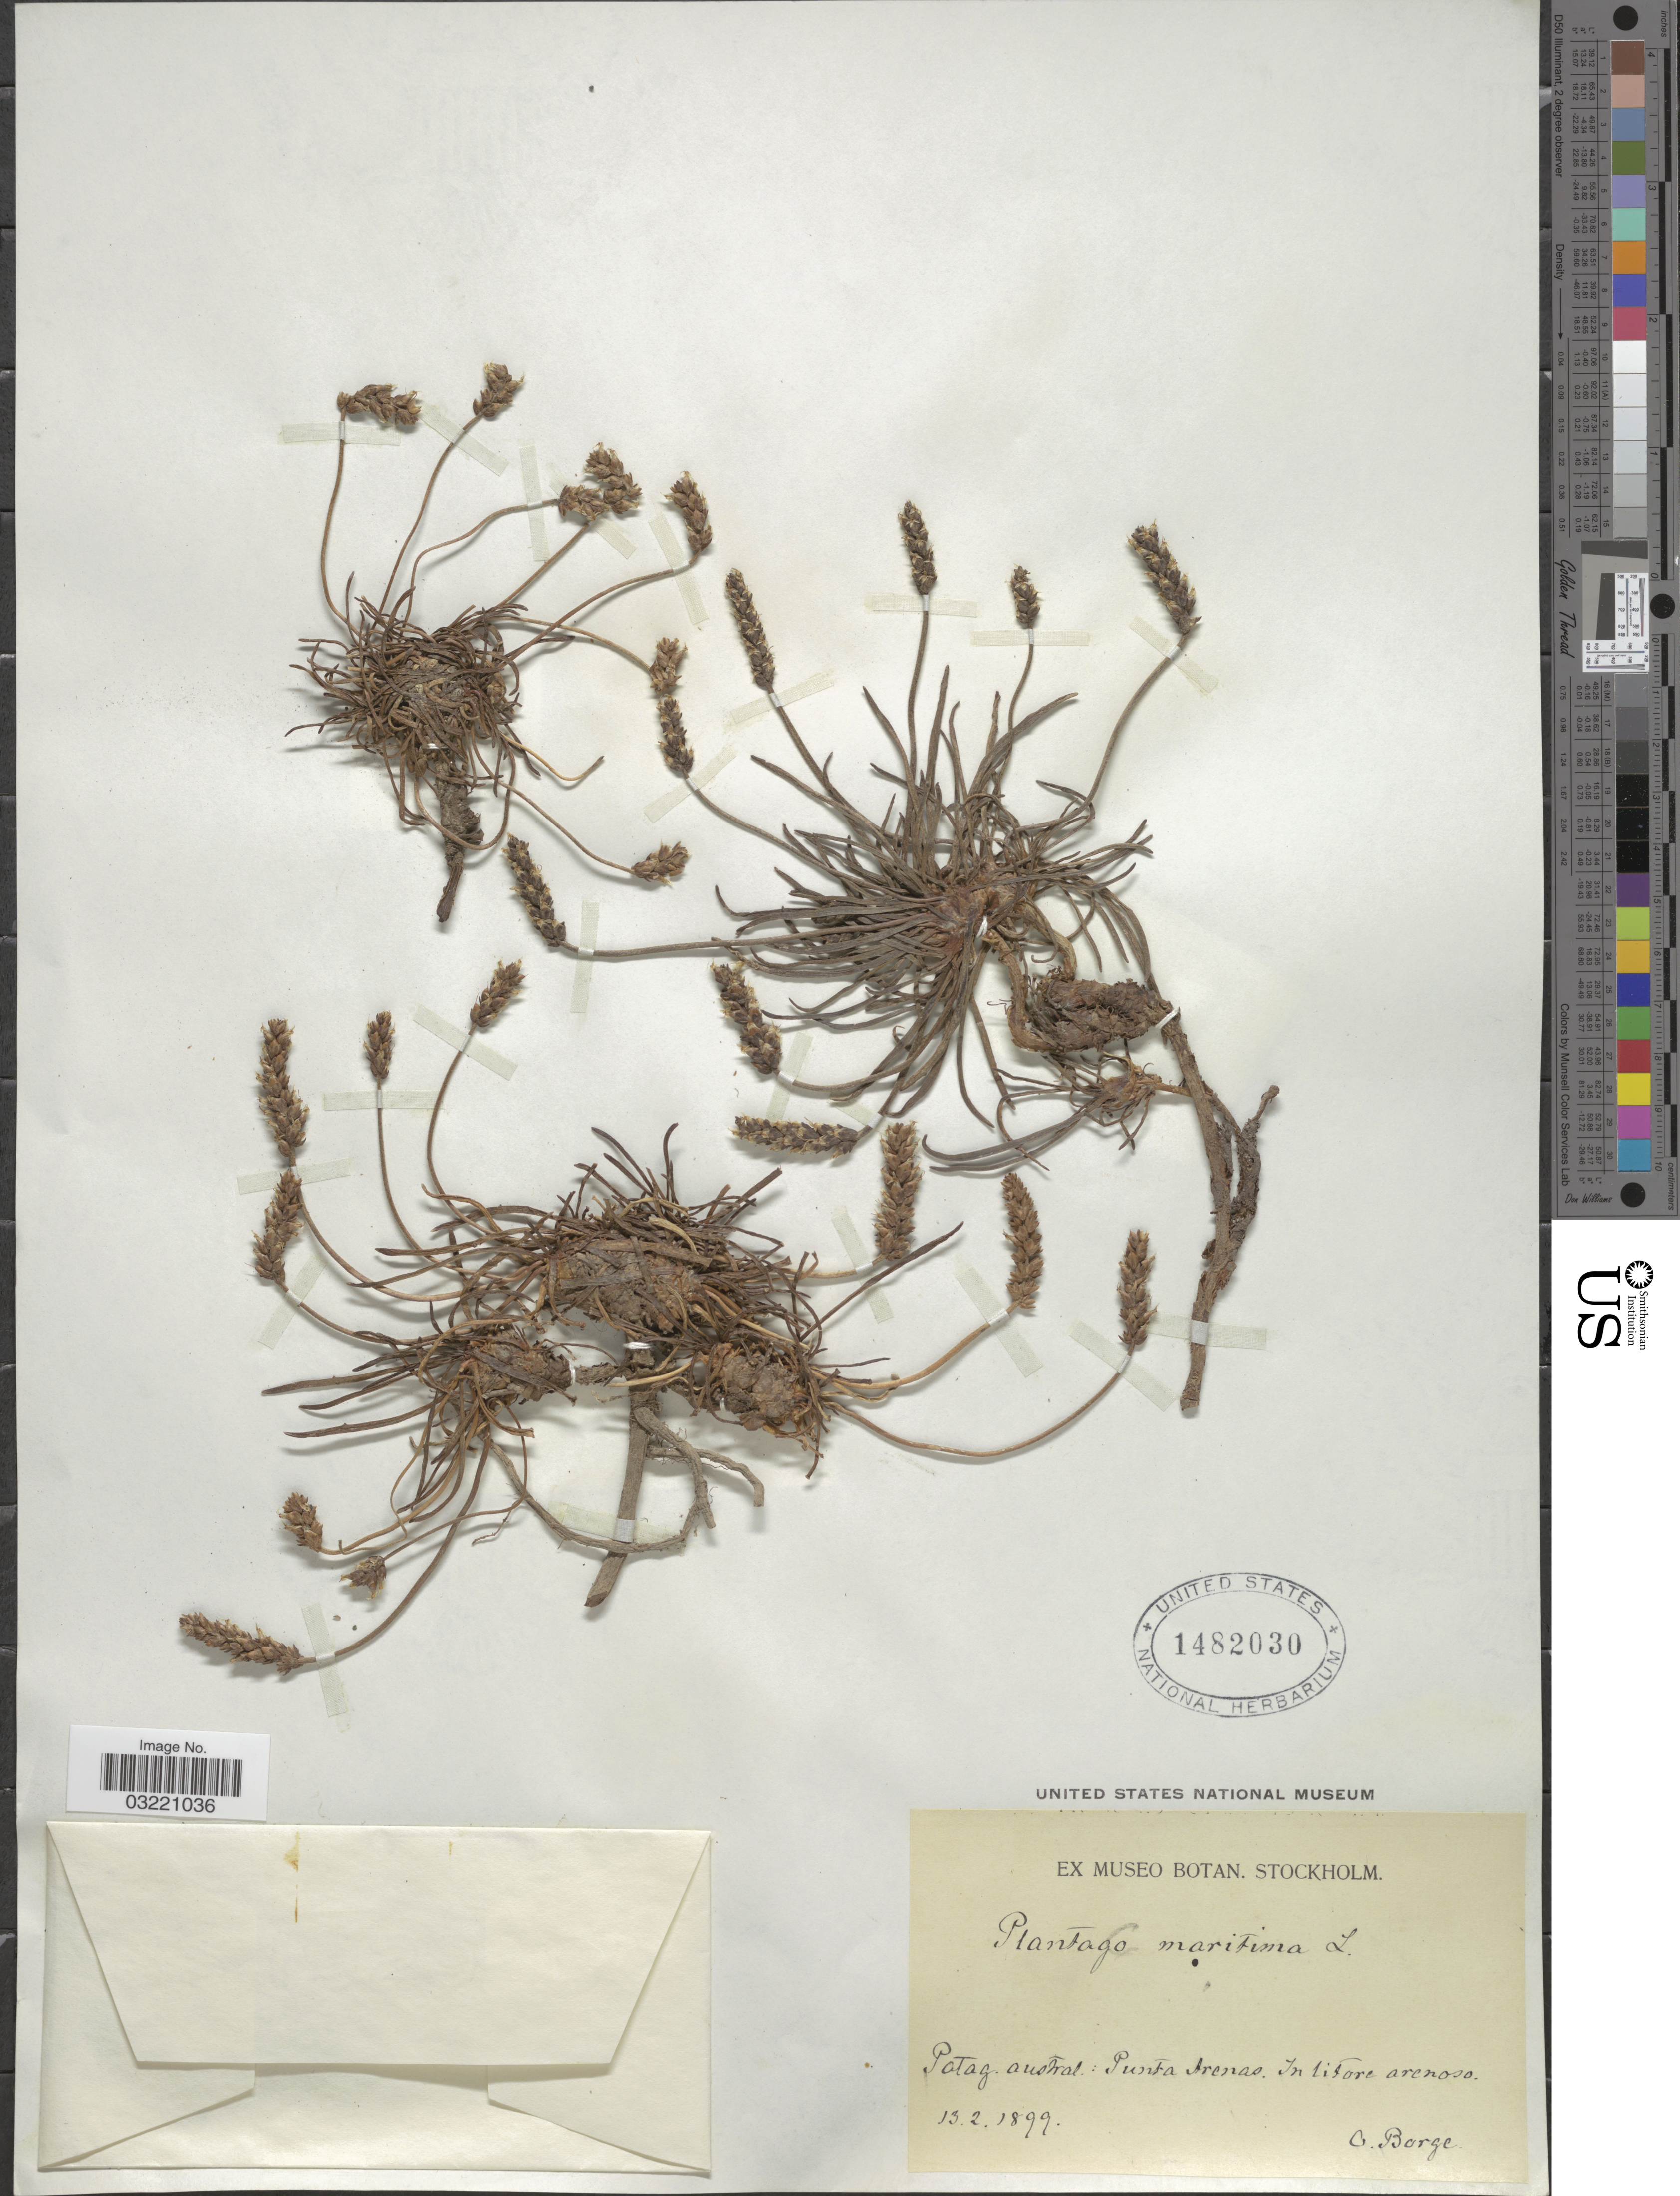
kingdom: Plantae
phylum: Tracheophyta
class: Magnoliopsida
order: Lamiales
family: Plantaginaceae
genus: Plantago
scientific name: Plantago maritima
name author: L.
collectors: O. Borge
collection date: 1899-02-13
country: Chile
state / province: Magallanes y de la Antártica Chilena (XII)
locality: Patag. austral.: Punta Arenas. In litore arenoso.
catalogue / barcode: US 1482030